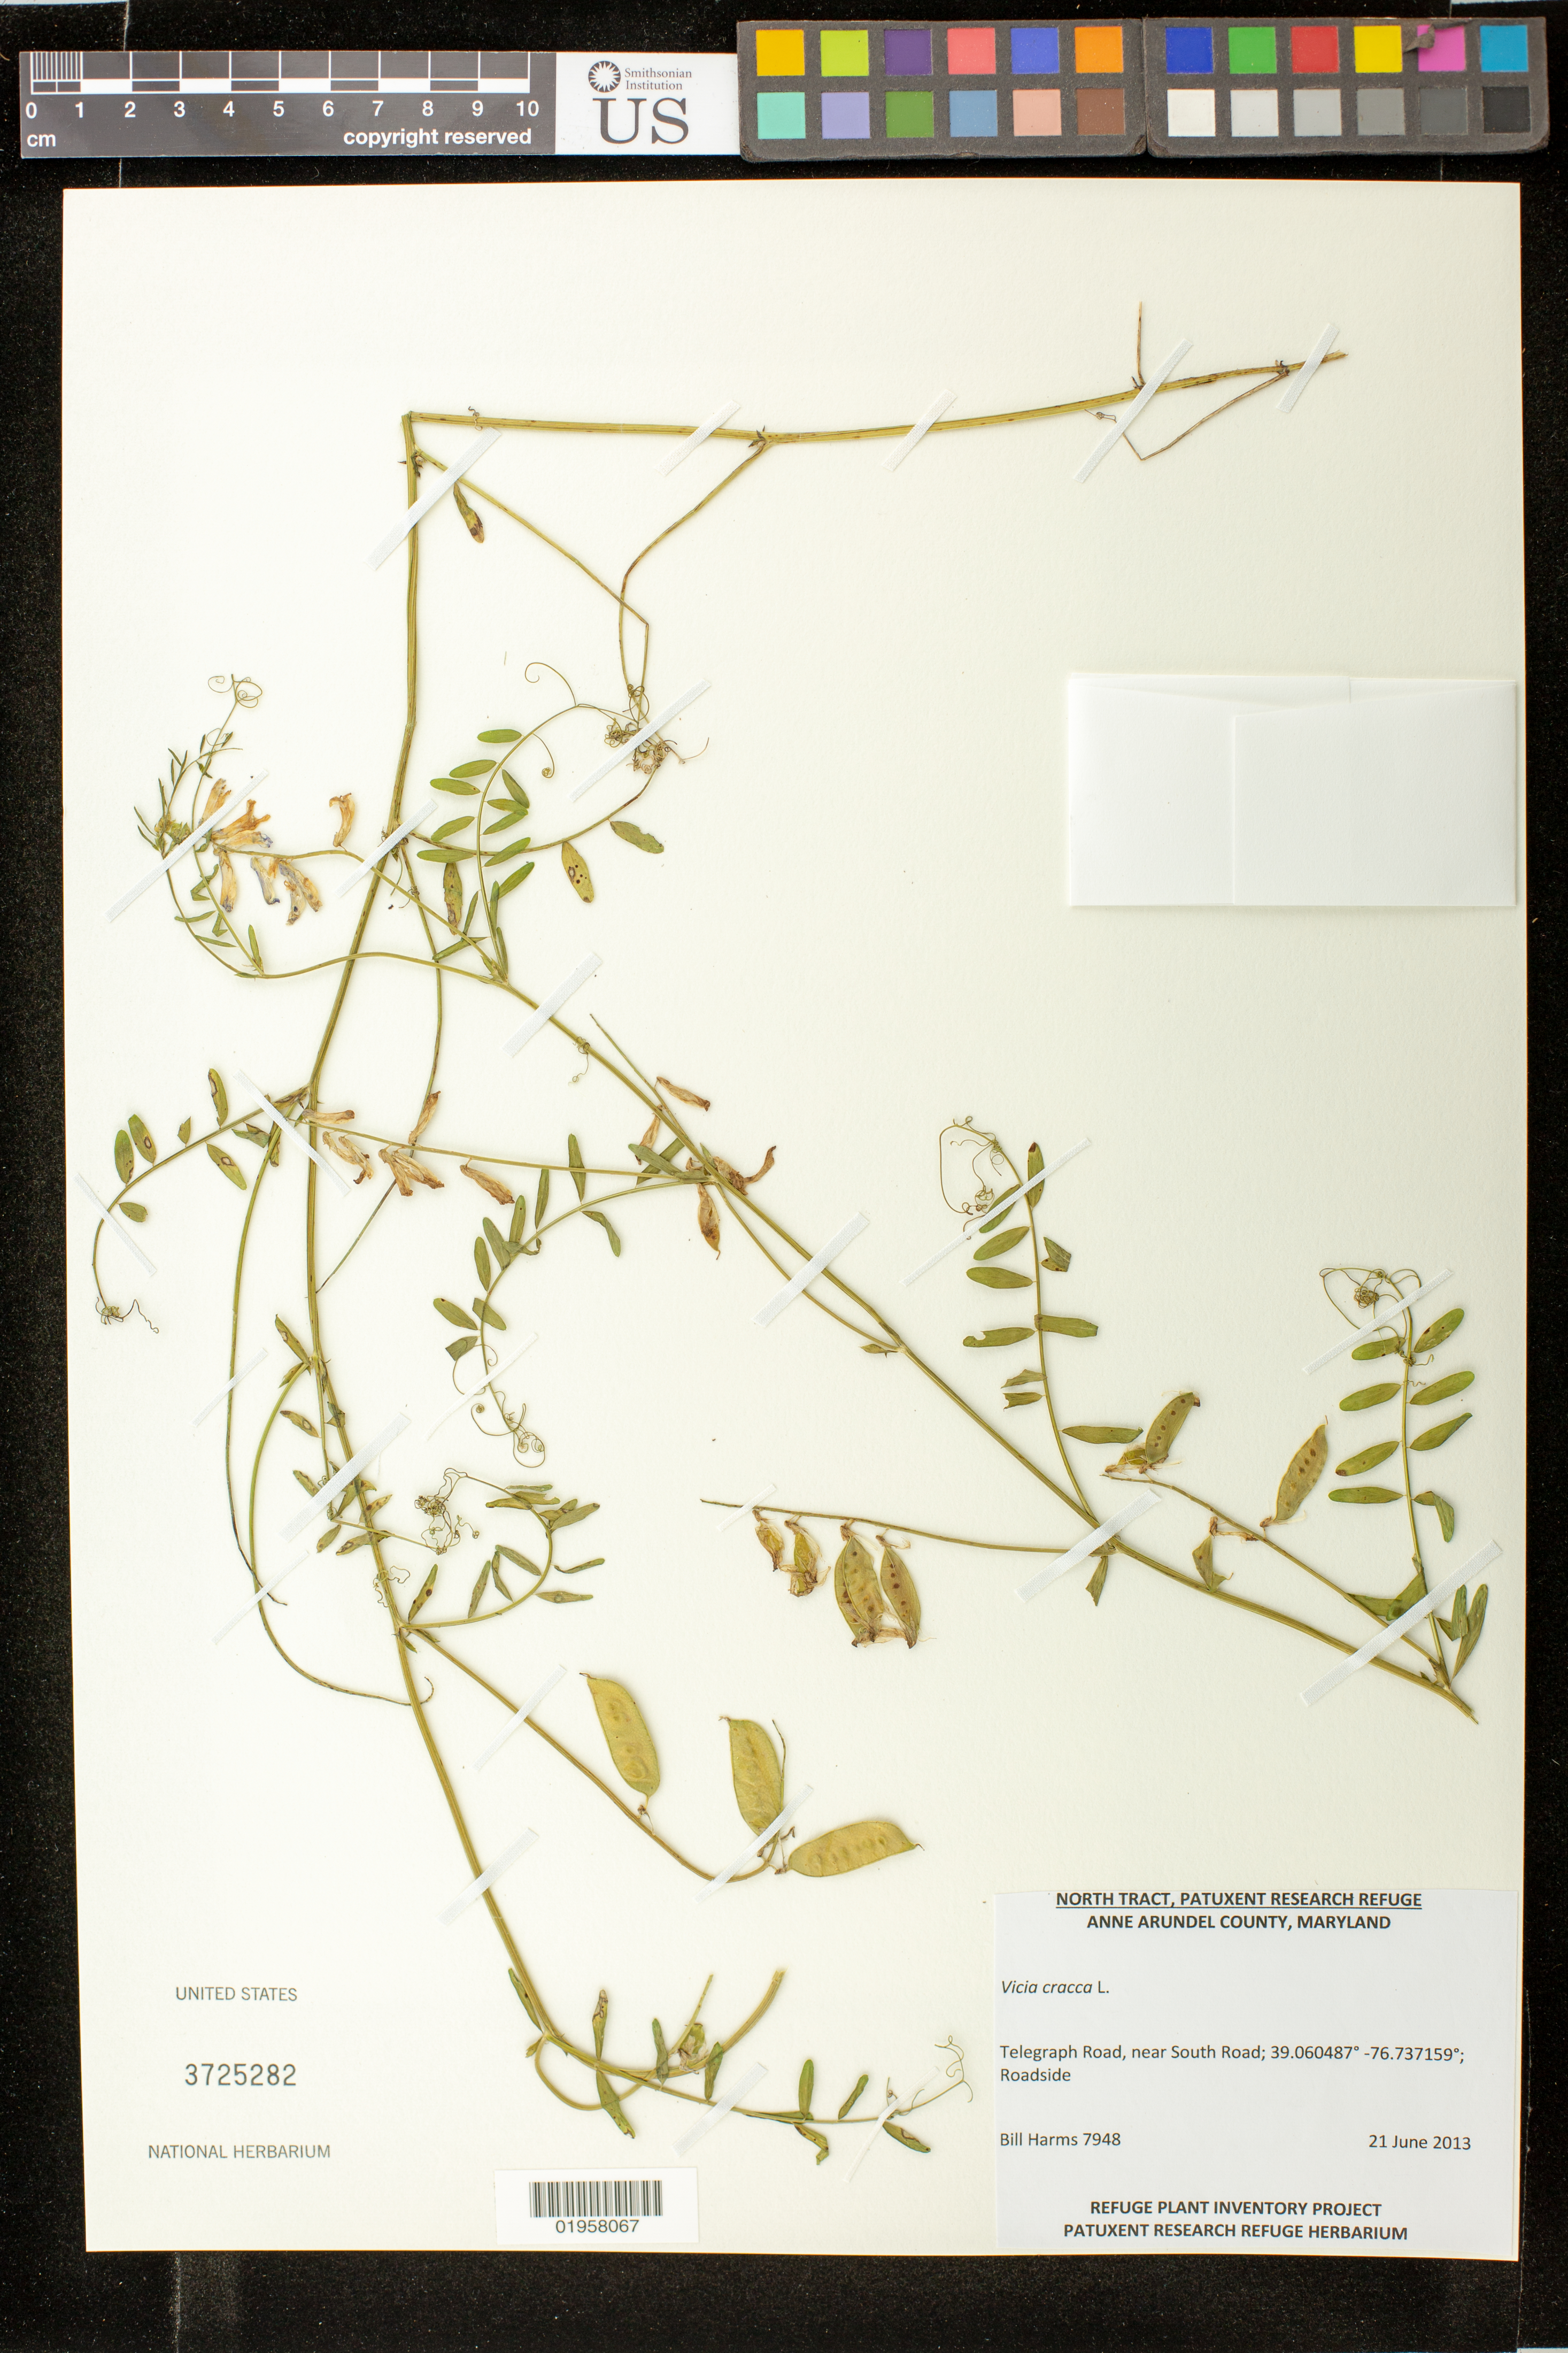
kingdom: Plantae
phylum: Tracheophyta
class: Magnoliopsida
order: Fabales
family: Fabaceae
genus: Vicia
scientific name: Vicia cracca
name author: L.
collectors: B. Harms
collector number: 7948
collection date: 2013-06-21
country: United States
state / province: Maryland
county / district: Anne Arundel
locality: Patuxent Research Refuge, North Tract. Telegraph Road, near South Road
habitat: Roadside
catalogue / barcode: US 3725282